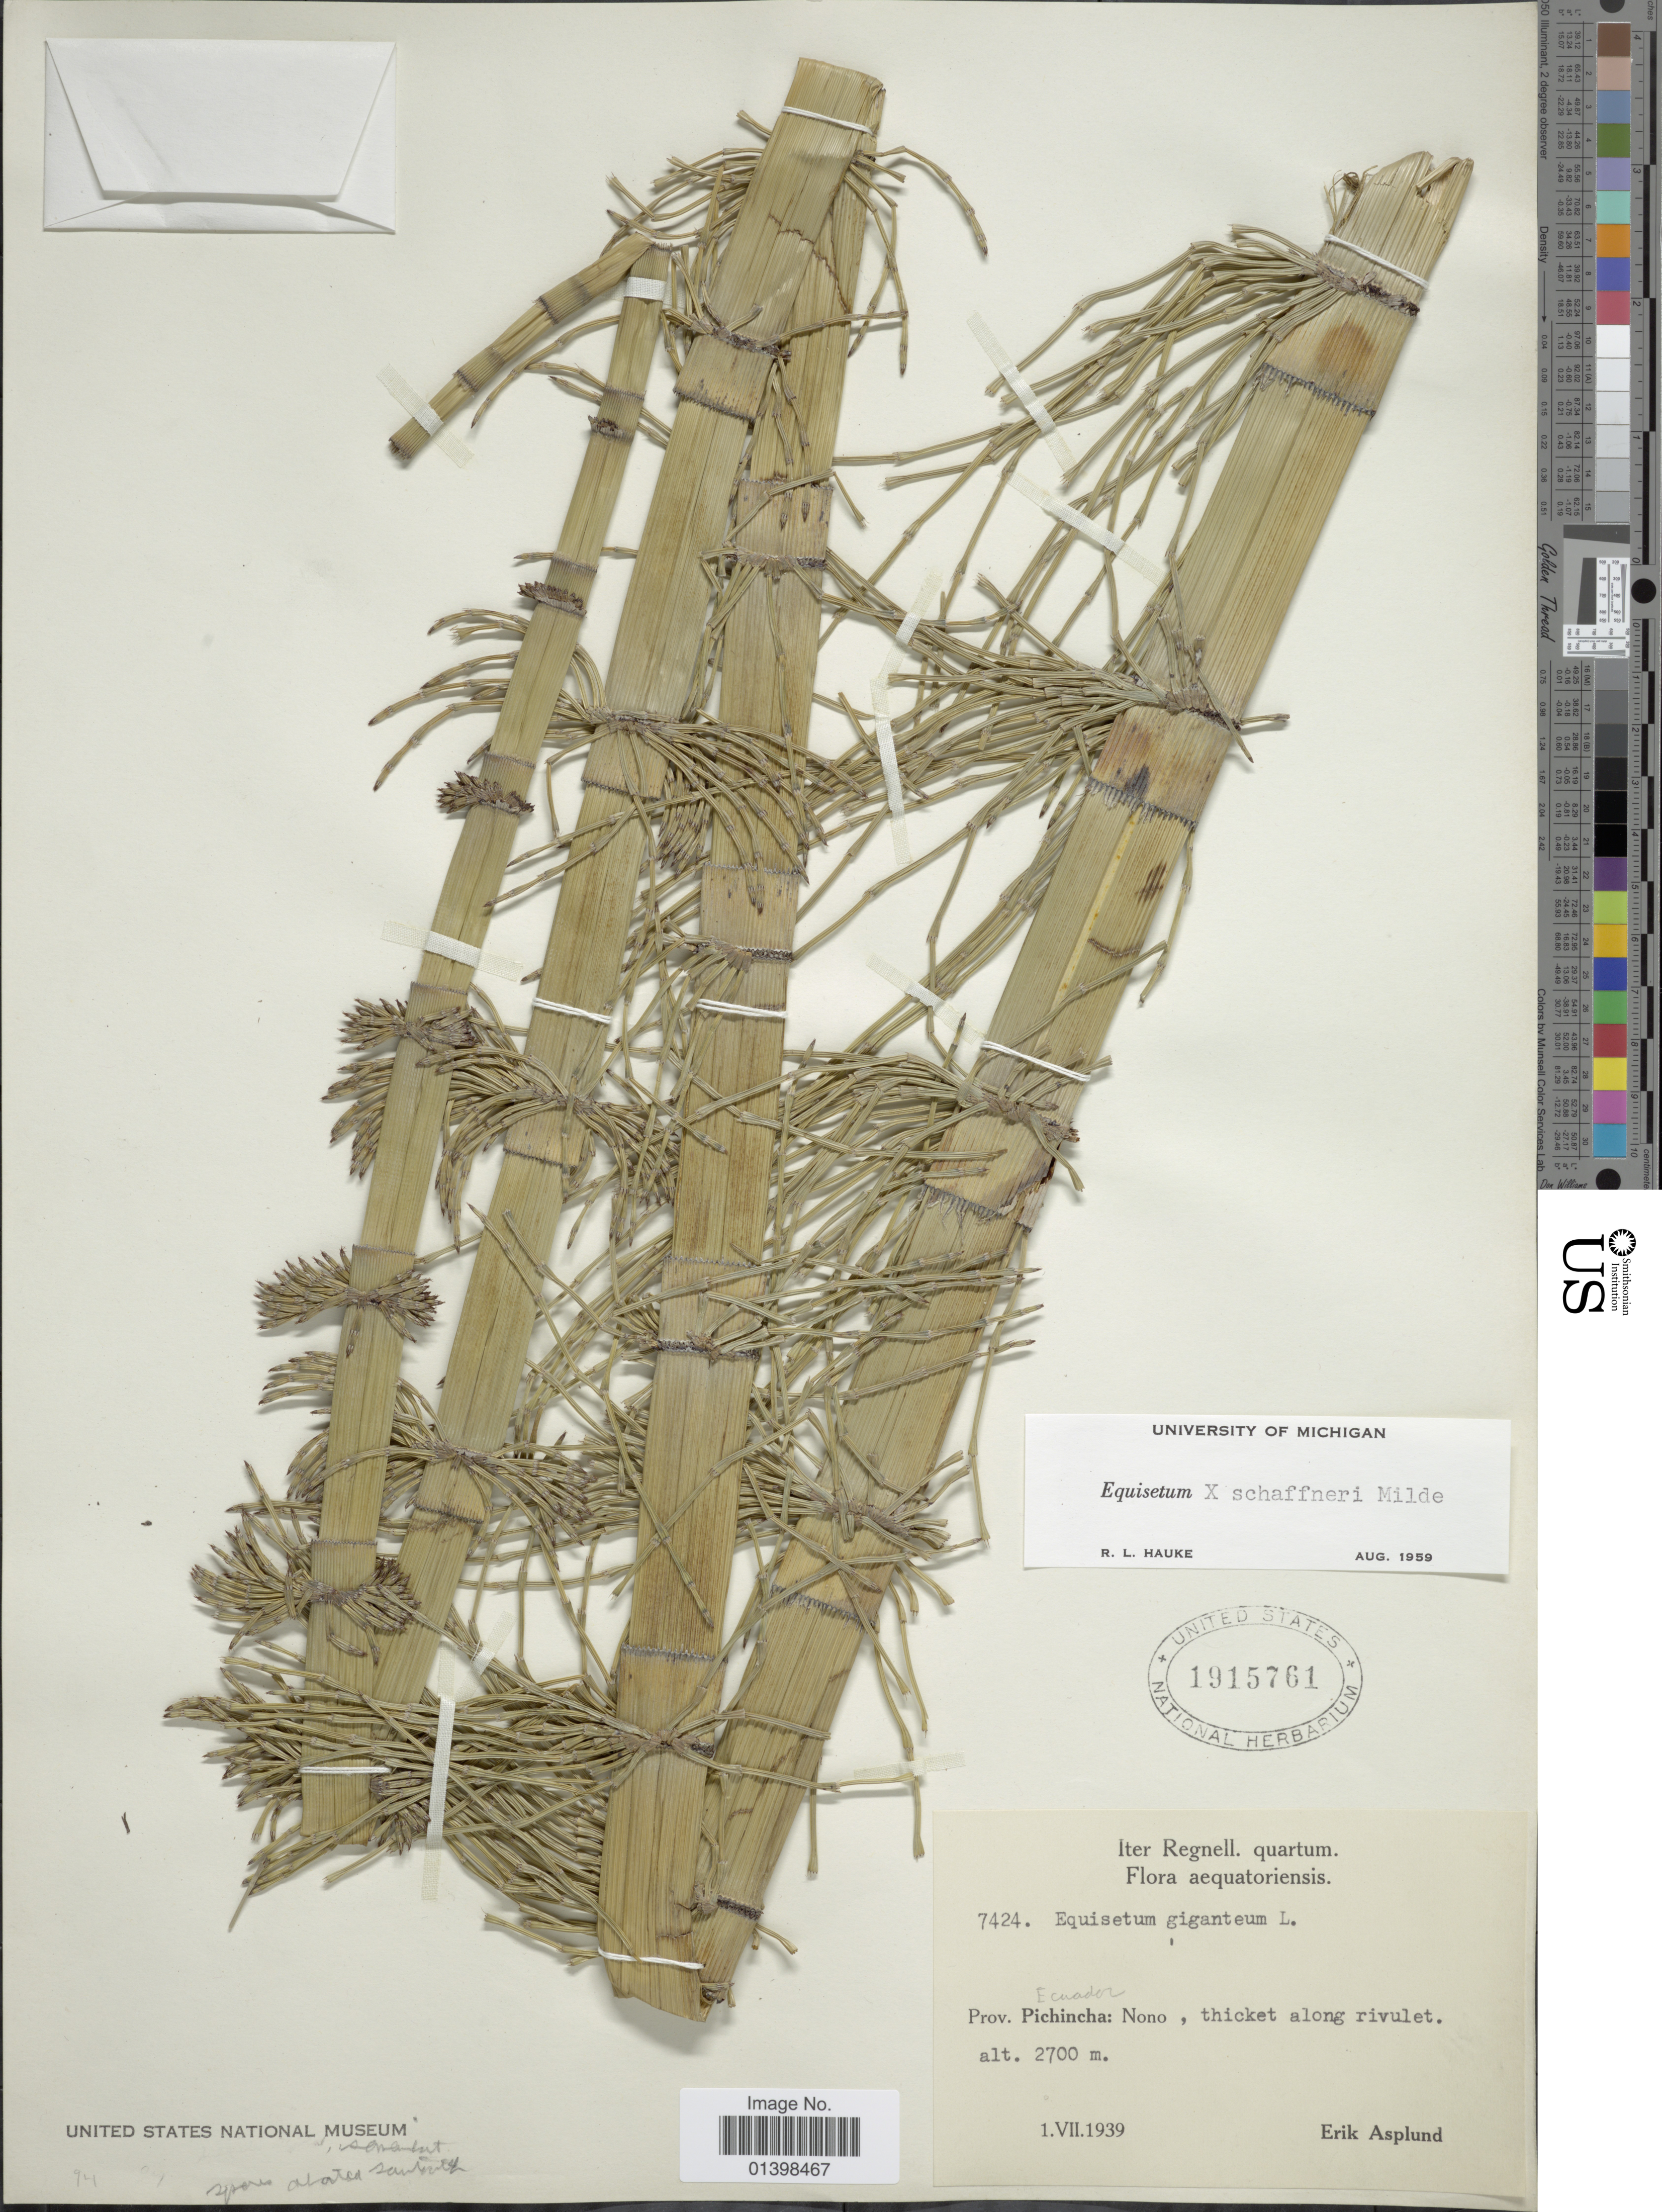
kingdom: Plantae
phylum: Tracheophyta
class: Polypodiopsida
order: Equisetales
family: Equisetaceae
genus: Equisetum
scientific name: Equisetum x schaffneri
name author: J. Milde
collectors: E. Asplund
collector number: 7424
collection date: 1939-07-01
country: Ecuador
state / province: Pichincha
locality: Nono, thicket along rivulet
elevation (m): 2700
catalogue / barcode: US 1915761